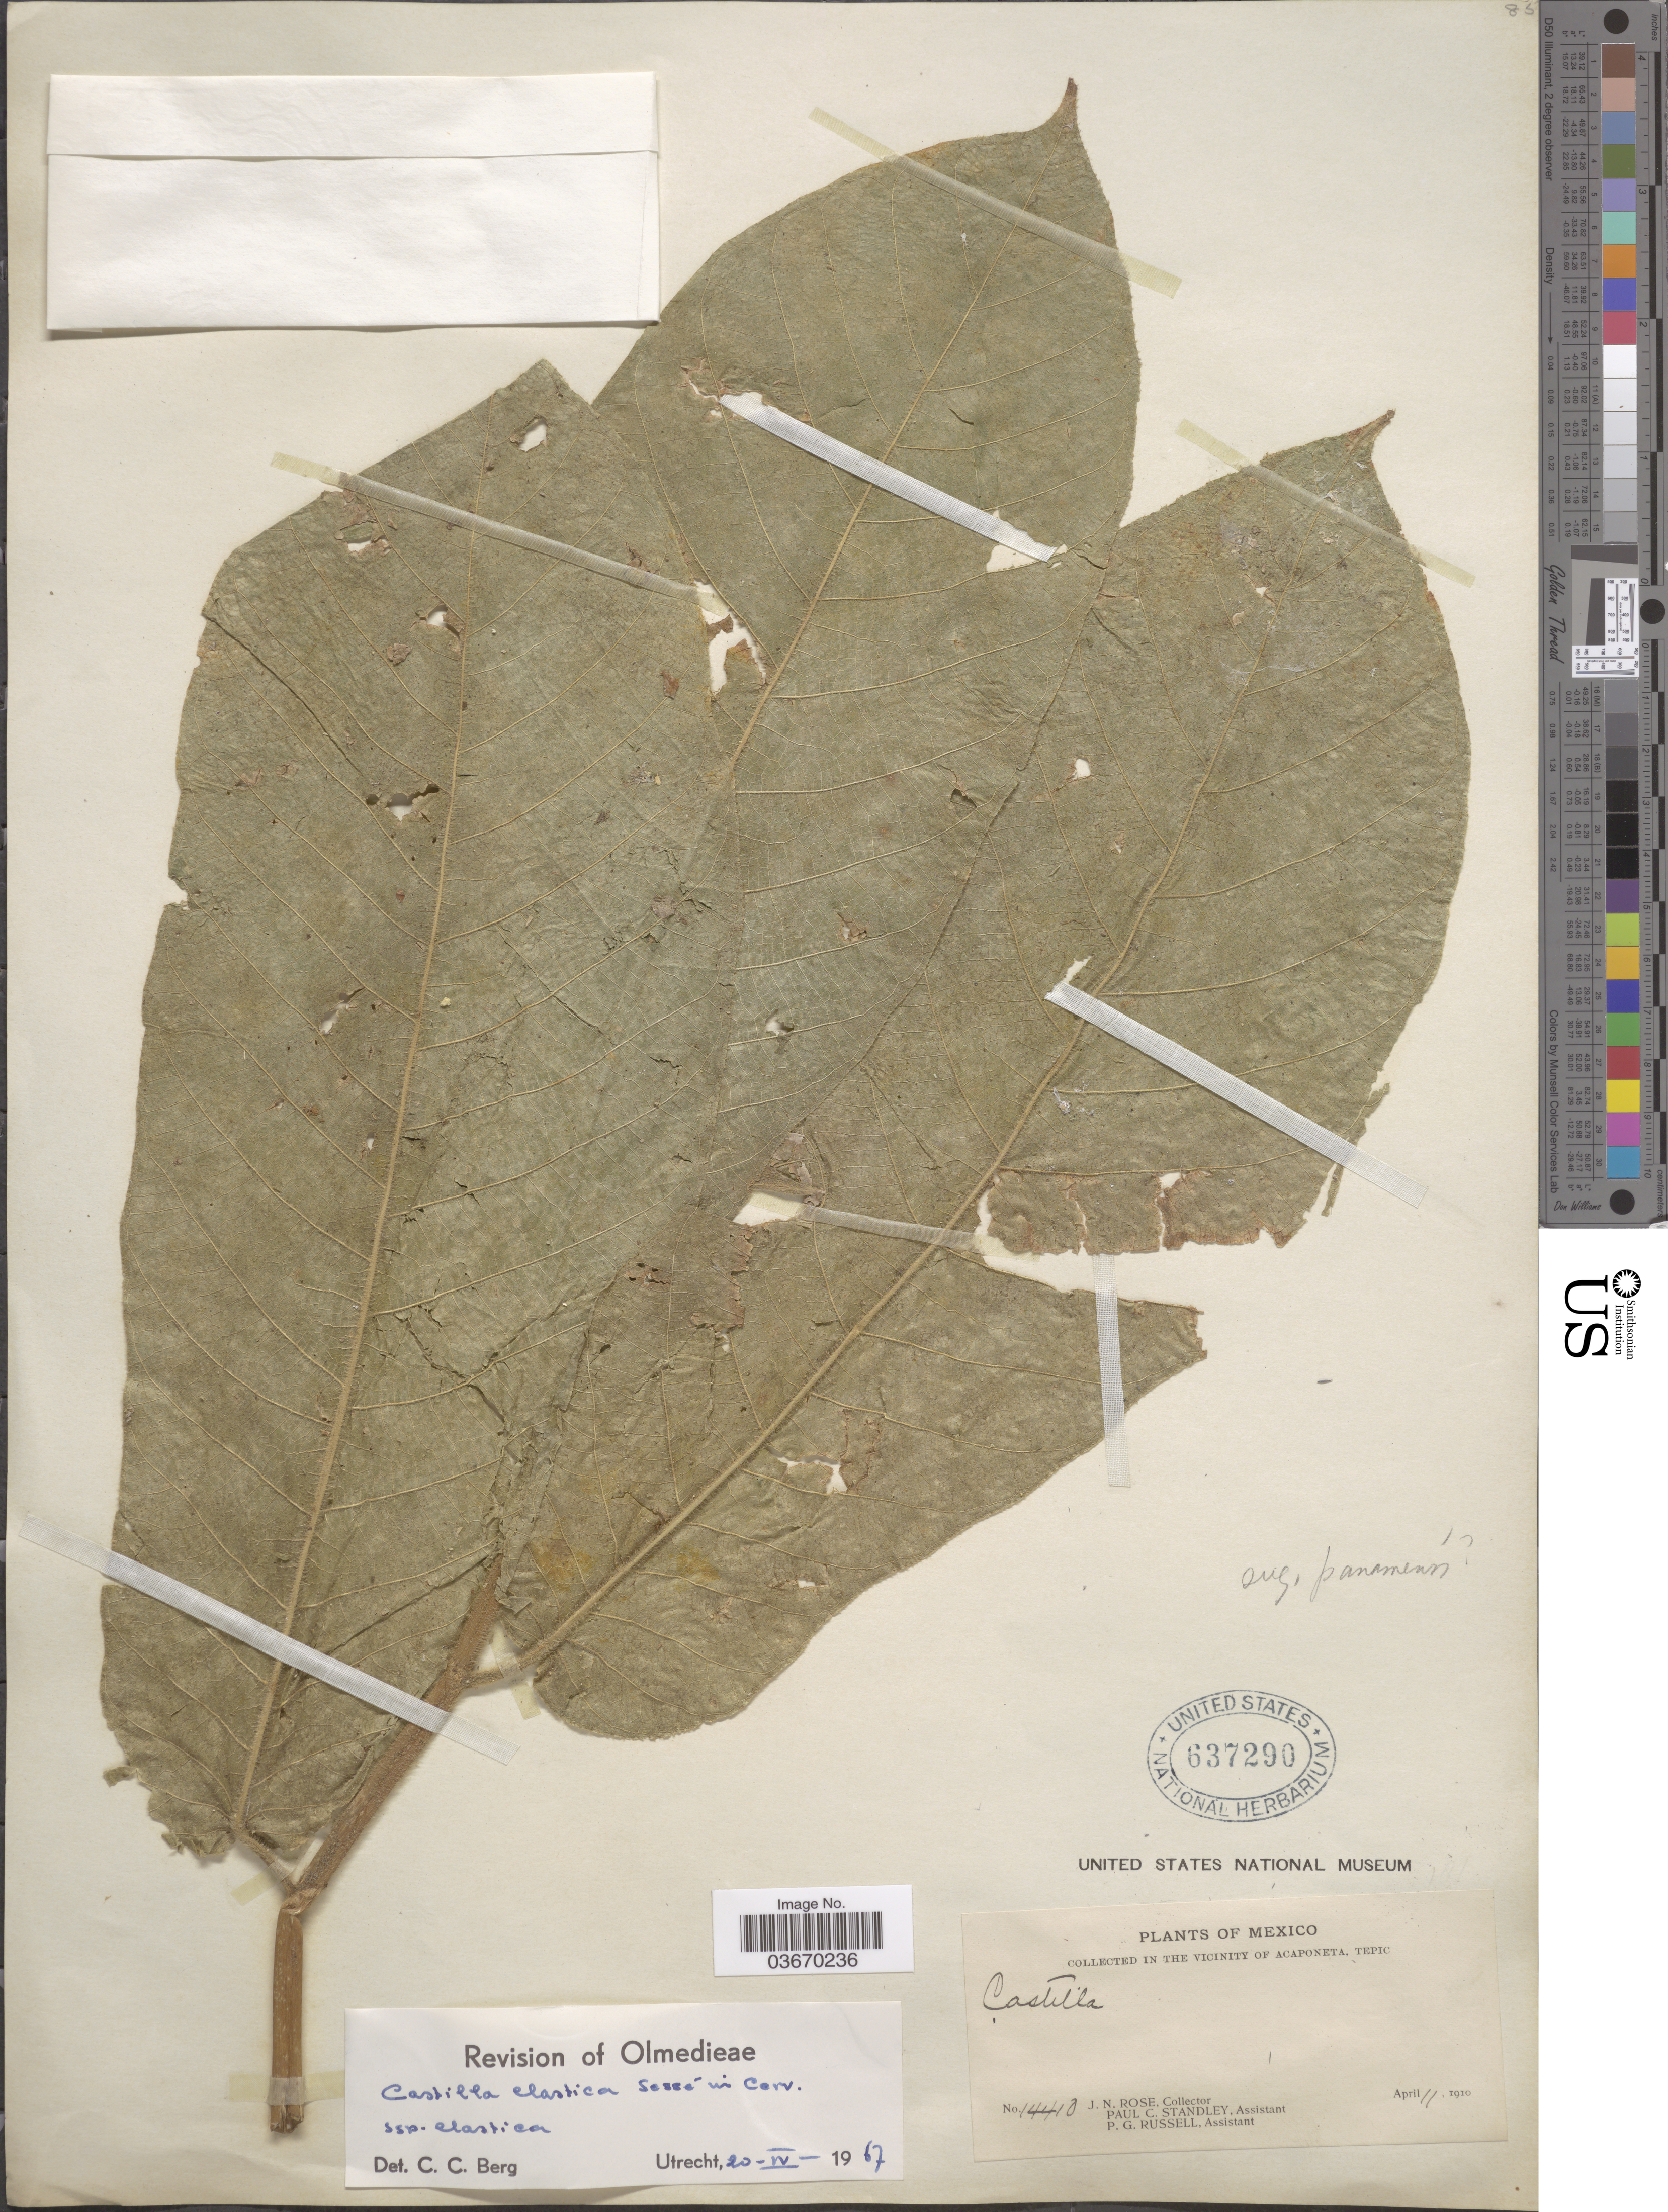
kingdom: Plantae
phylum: Tracheophyta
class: Magnoliopsida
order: Rosales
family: Moraceae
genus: Castilla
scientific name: Castilla elastica subsp. elastica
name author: Sessé ex Cerv.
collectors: J. N. Rose, P. C. Standley & P. G. Russell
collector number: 14410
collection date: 1910-04-11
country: Mexico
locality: Vicinity of Acaponeta, Tepic.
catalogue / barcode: US 637290